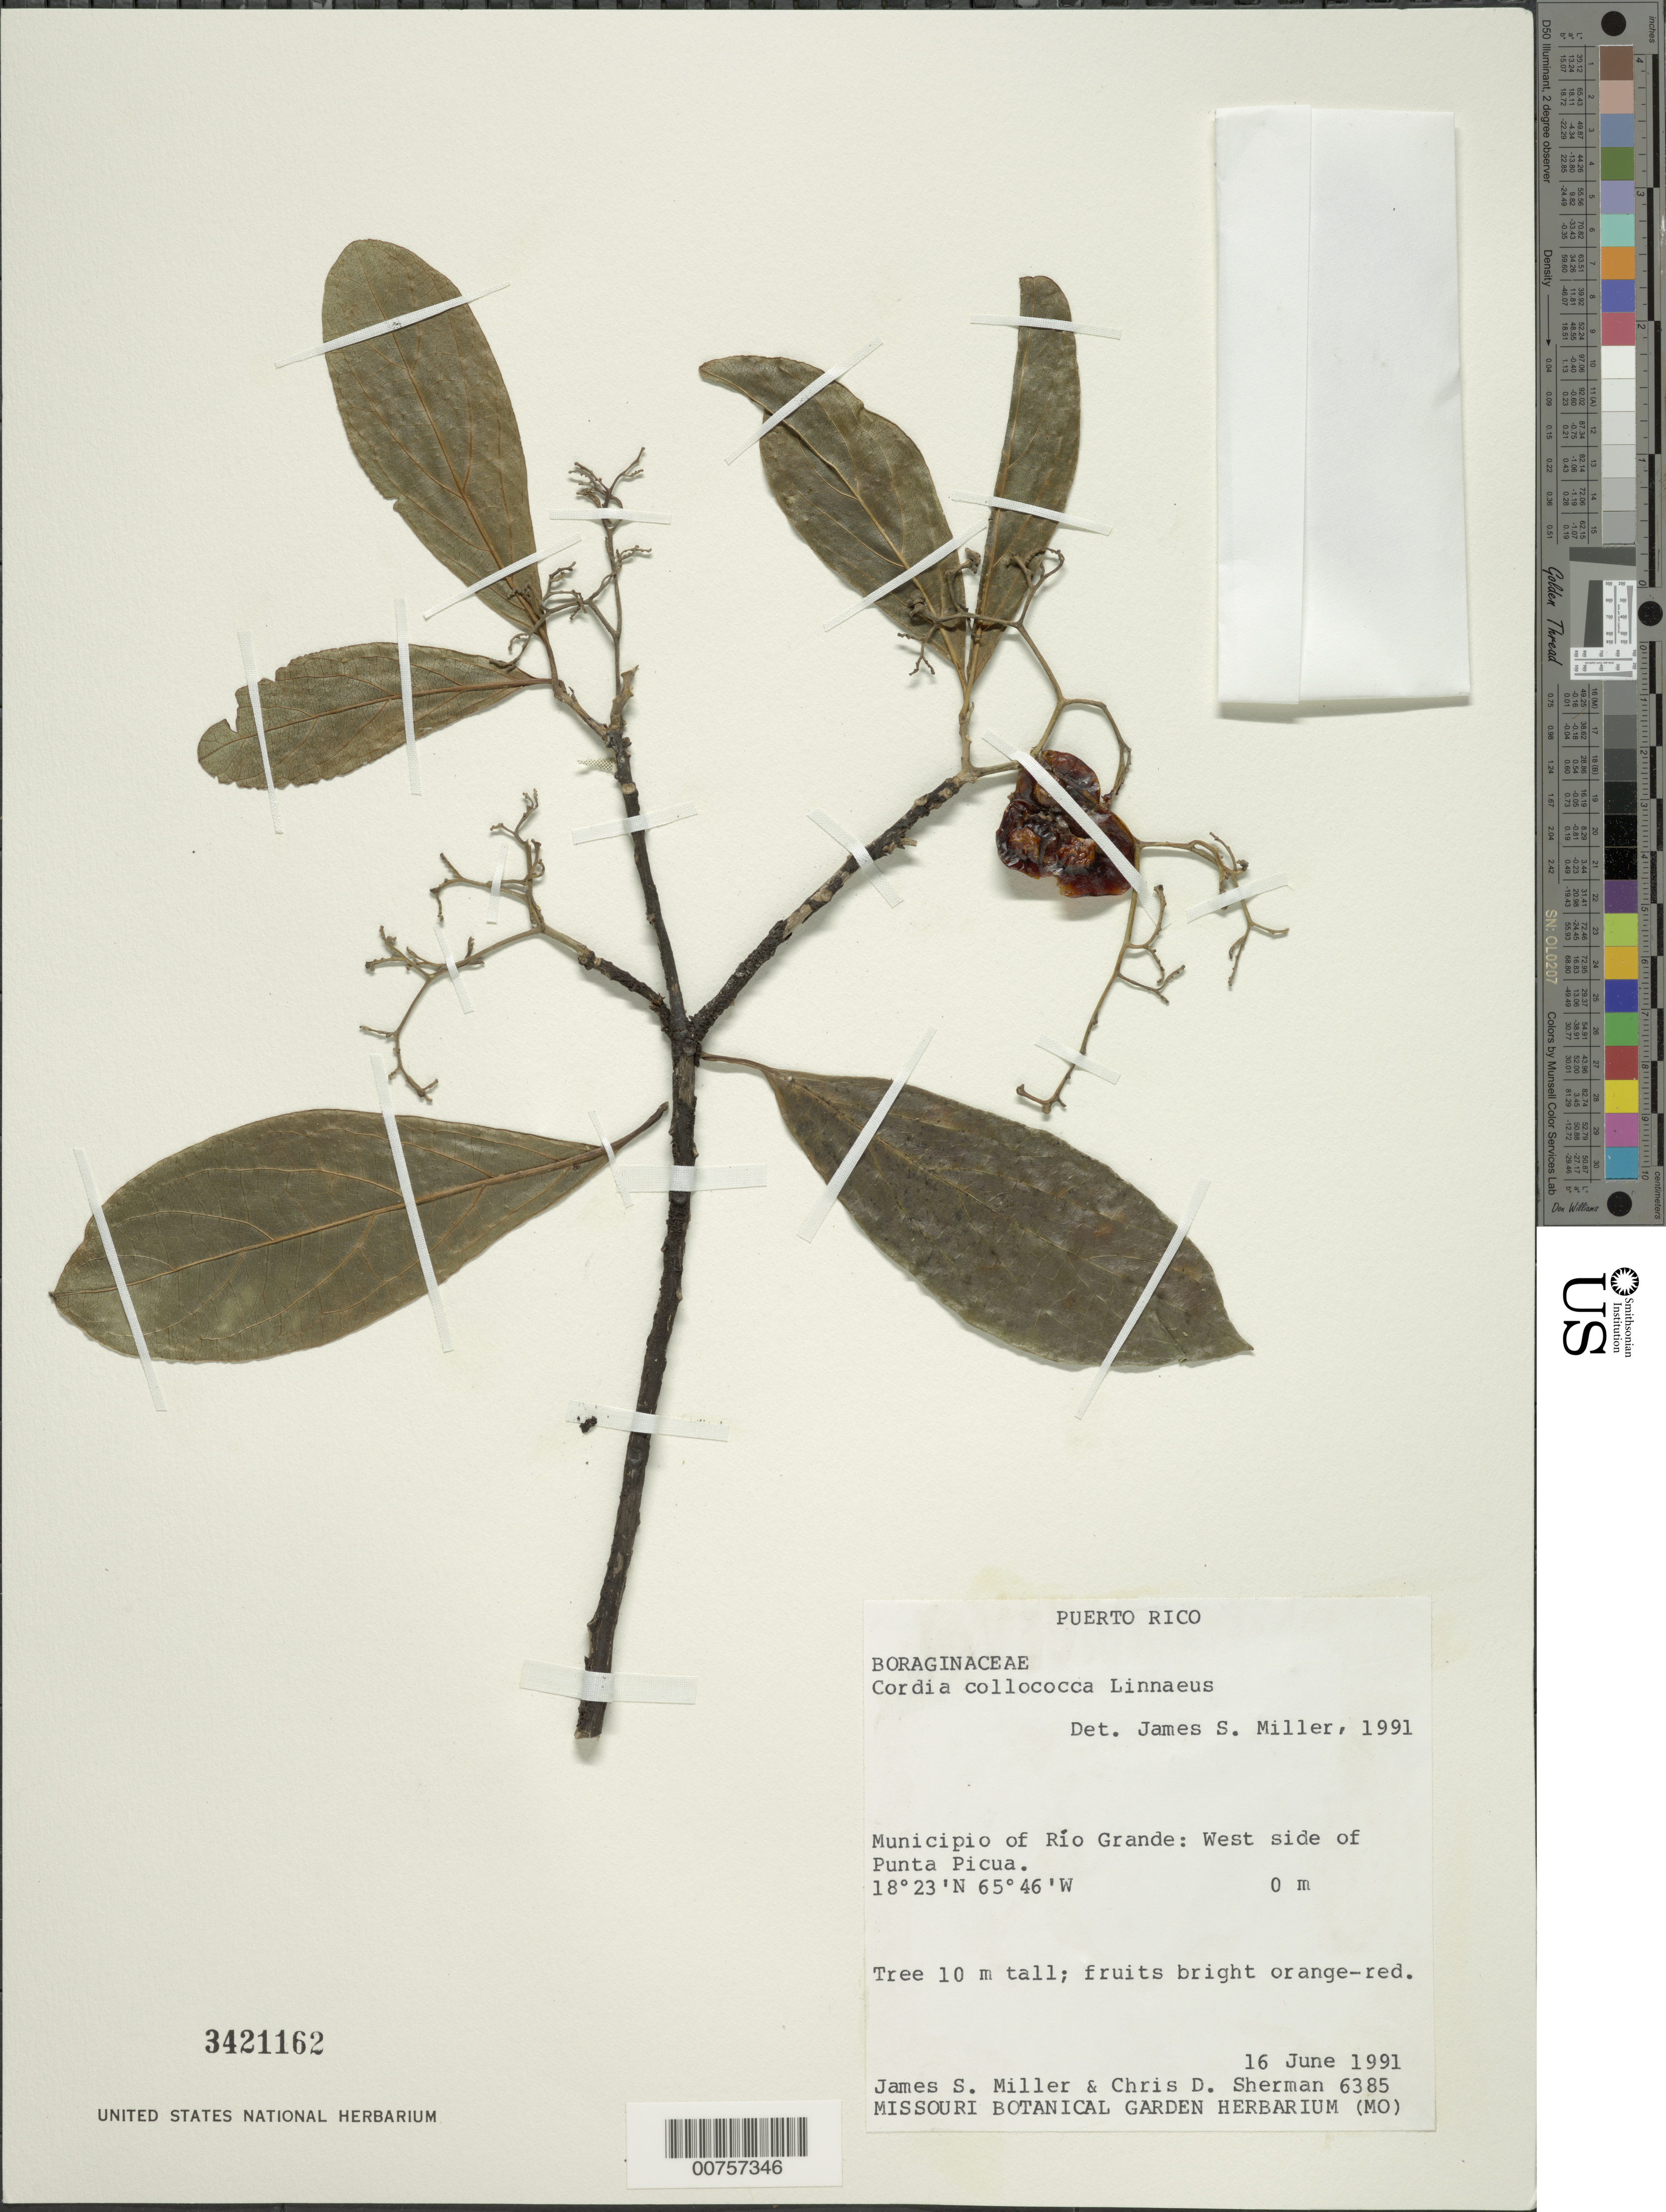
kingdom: Plantae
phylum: Tracheophyta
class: Magnoliopsida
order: Boraginales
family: Cordiaceae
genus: Cordia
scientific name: Cordia collococca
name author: L.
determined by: Miller, James S., (MO), Missouri Botanical Garden (UNITED STATES)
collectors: J. S. Miller & C. Sherman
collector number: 6385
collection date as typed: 16 Jun 1991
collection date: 1991-06-16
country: Puerto Rico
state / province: Río Grande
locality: Municipio of Río Grande: W side of Punta Picua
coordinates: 18.38333333, -65.76666667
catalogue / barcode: US 3421162